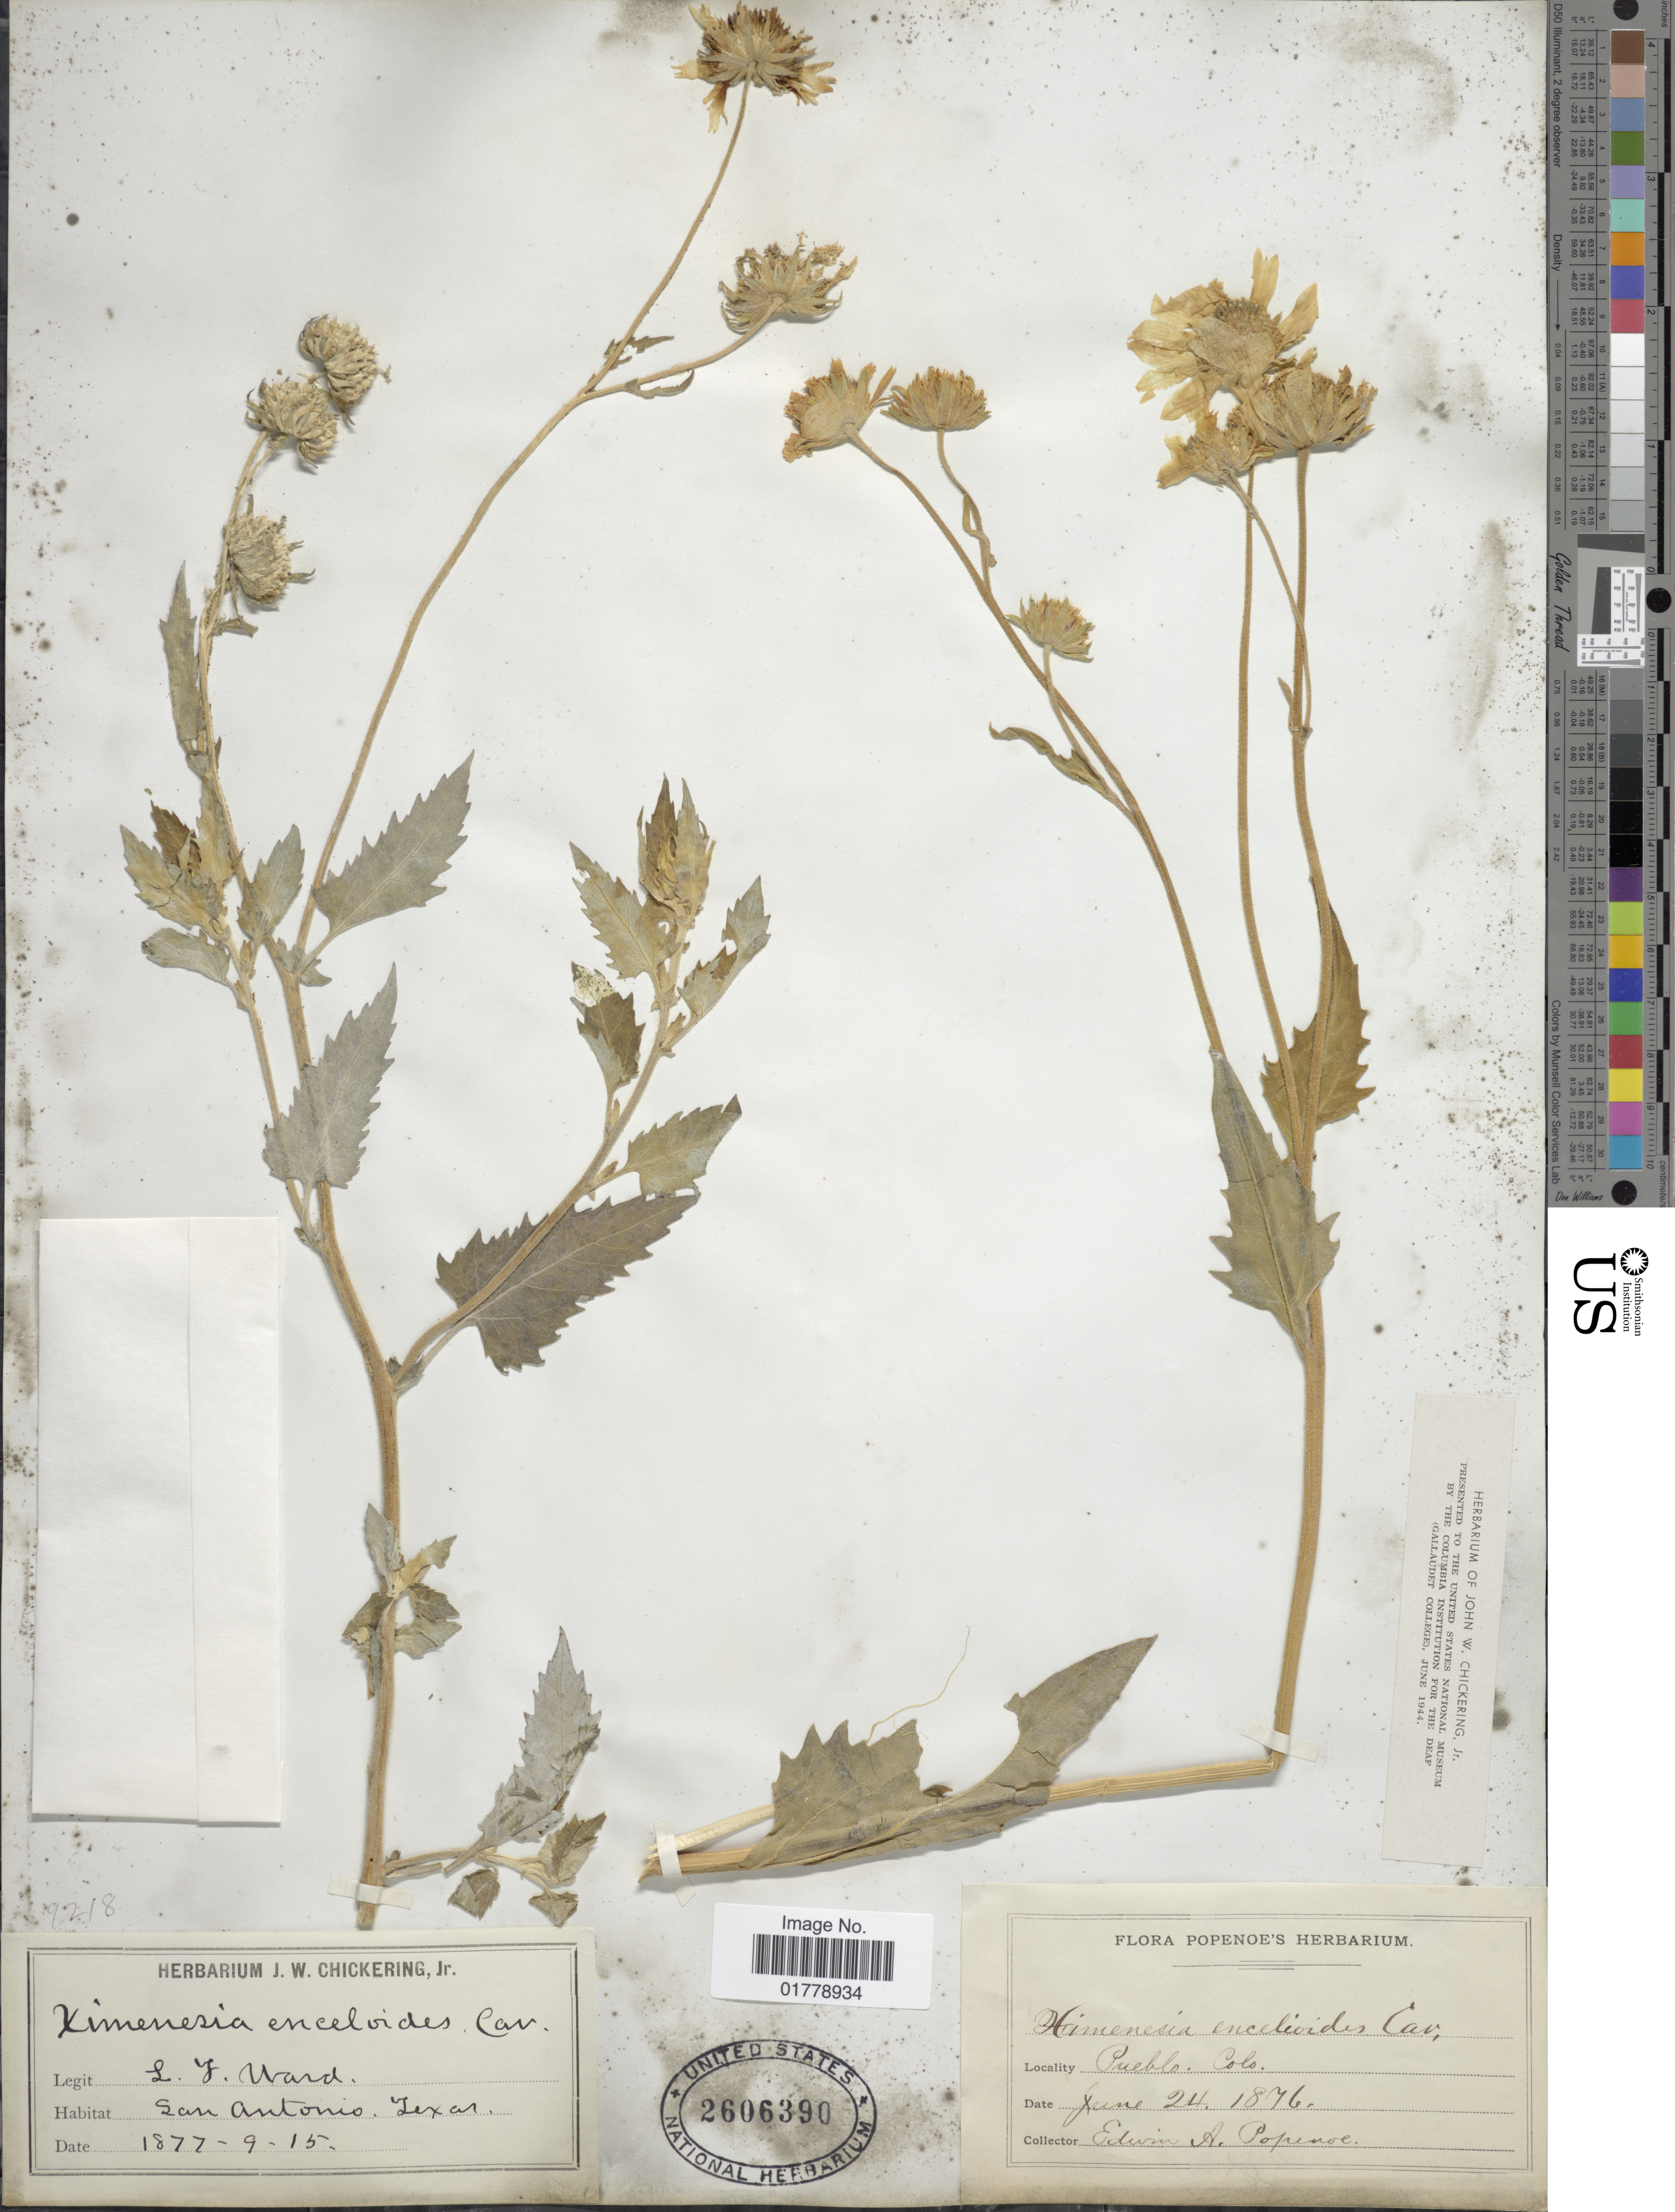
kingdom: Plantae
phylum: Tracheophyta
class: Magnoliopsida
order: Asterales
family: Asteraceae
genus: Verbesina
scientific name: Verbesina encelioides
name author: (Cav.) Benth. & Hook. ex A. Gray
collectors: L. Ward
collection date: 1877-09-15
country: United States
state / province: Texas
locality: San Antonio, Texas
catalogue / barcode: US 2606390